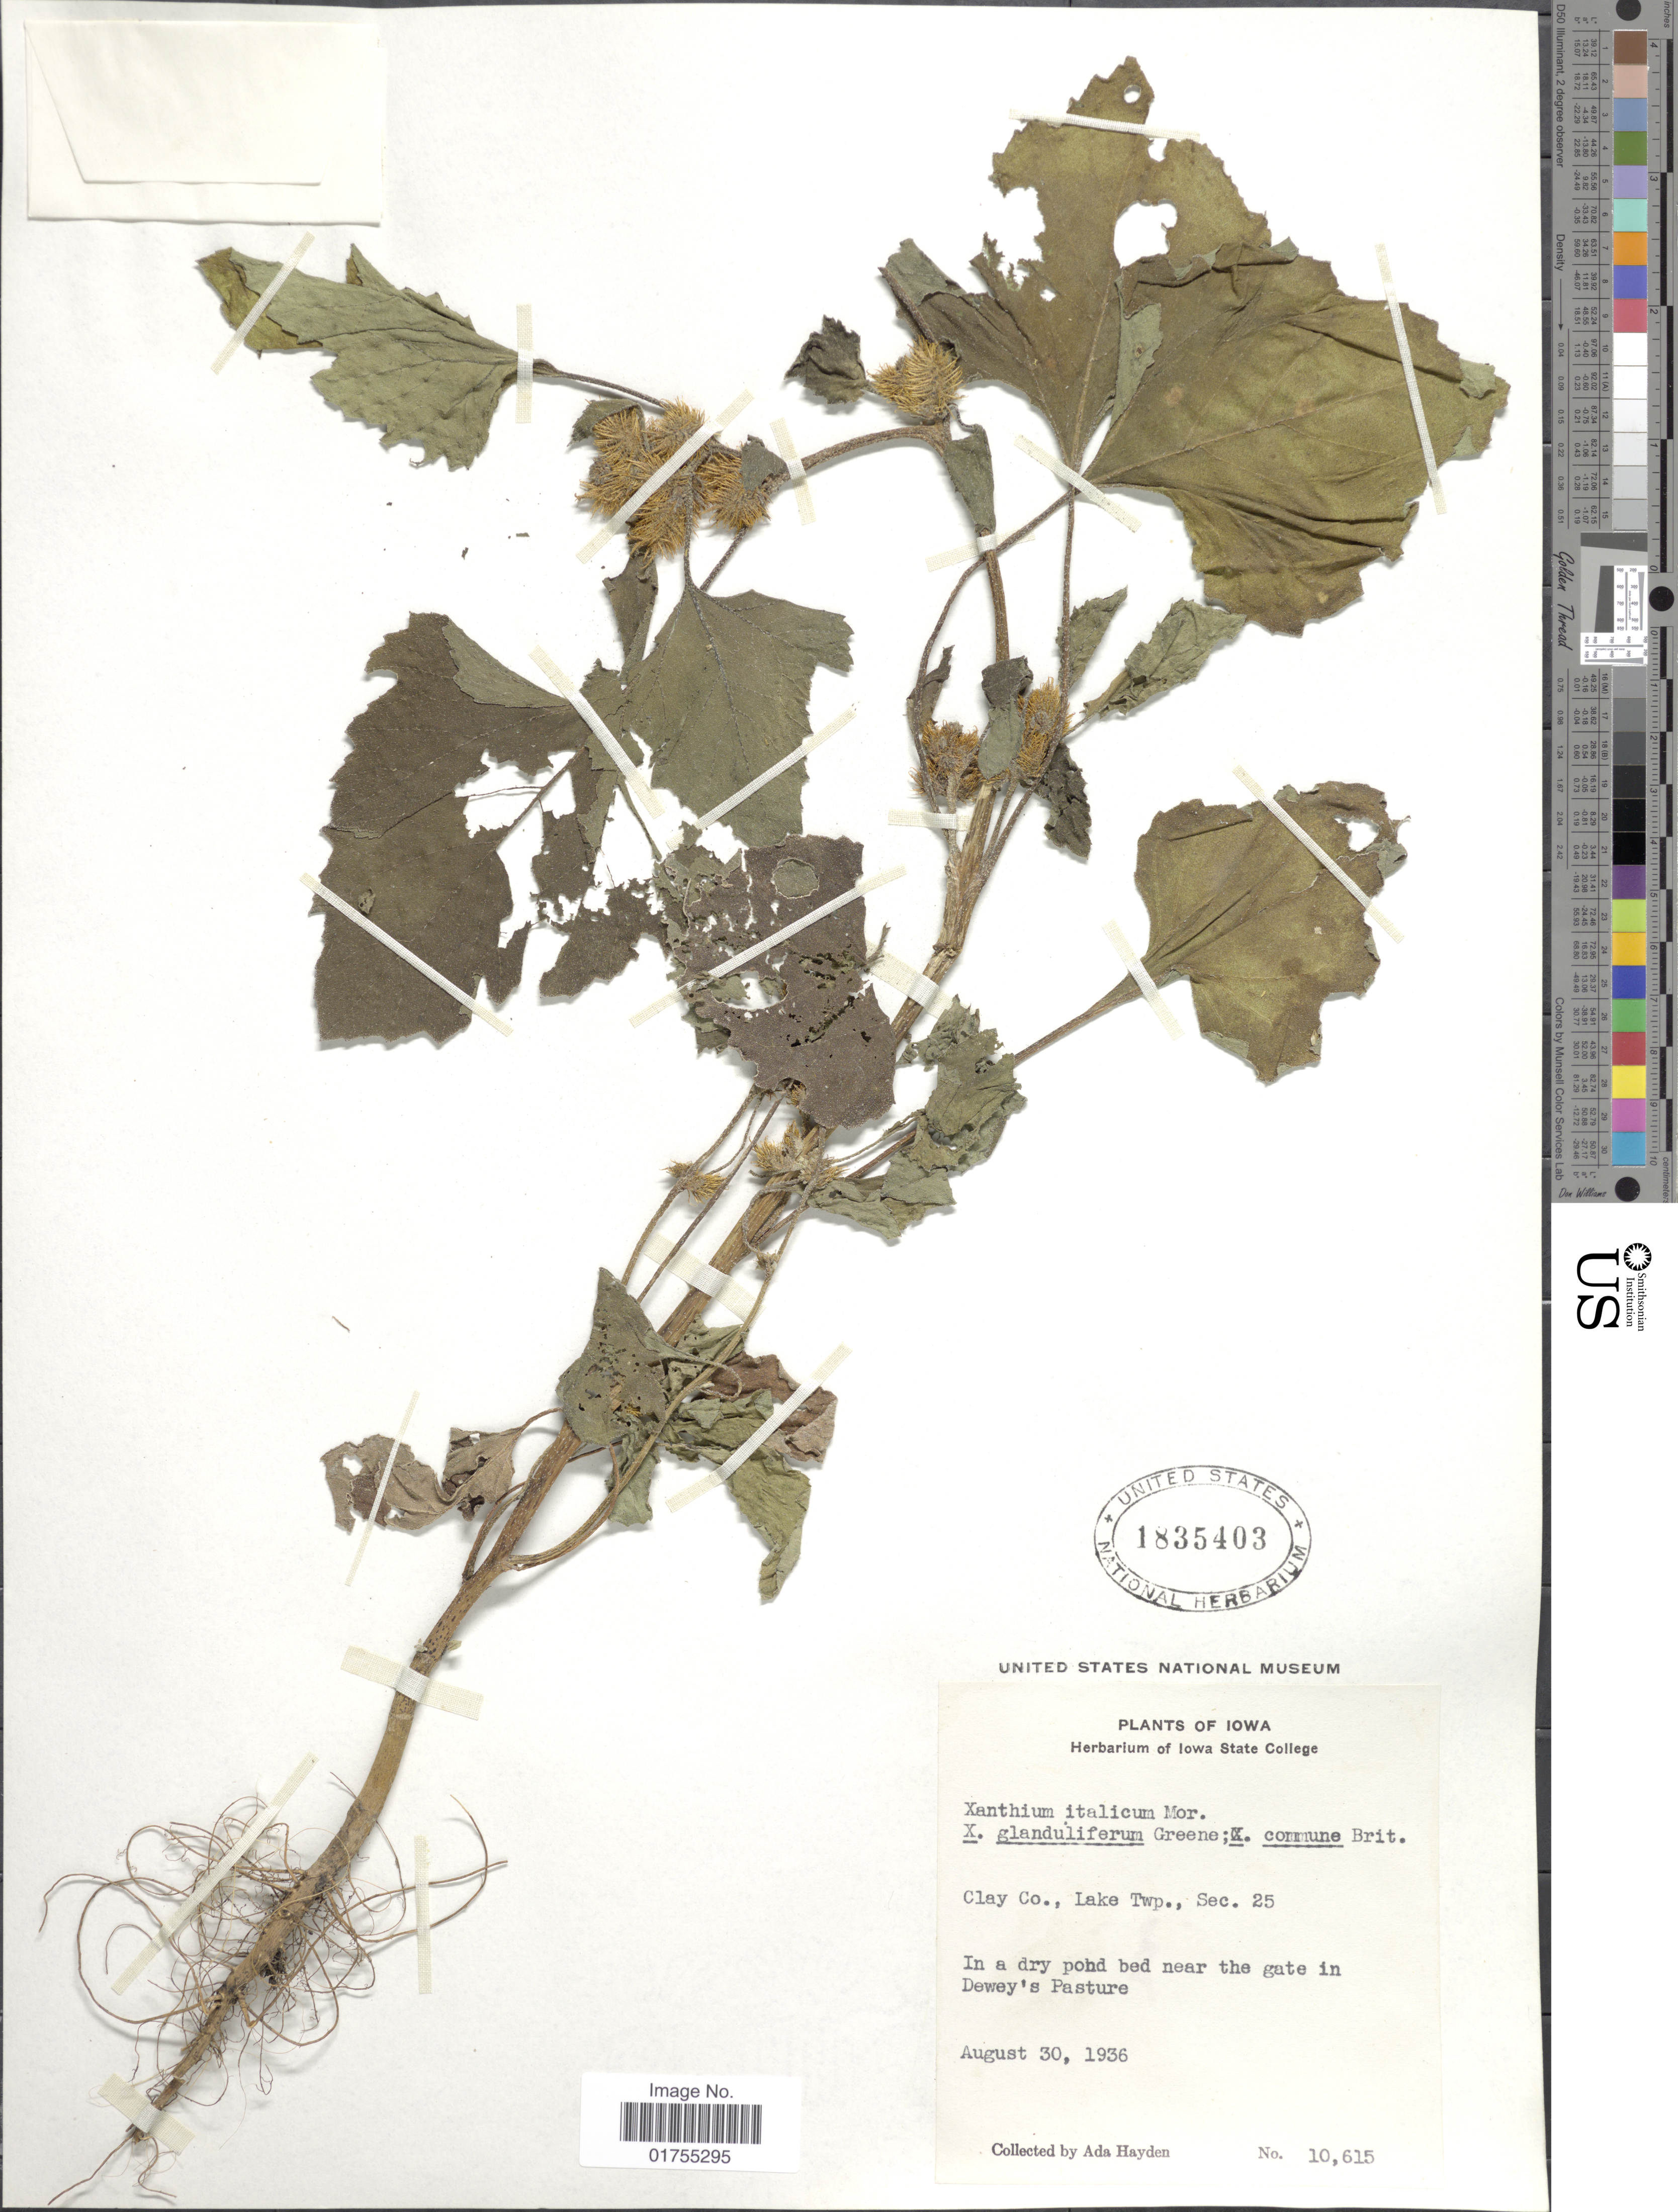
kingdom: Plantae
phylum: Tracheophyta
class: Magnoliopsida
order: Asterales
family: Asteraceae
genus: Xanthium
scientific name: Xanthium strumarium var. canadense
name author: (Mill.) Torr. & A. Gray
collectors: Ada Hayden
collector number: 10615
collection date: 1936-08-30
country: United States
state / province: Iowa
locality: Clay Co., Lake Twp., Sec 25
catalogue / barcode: US 1835403